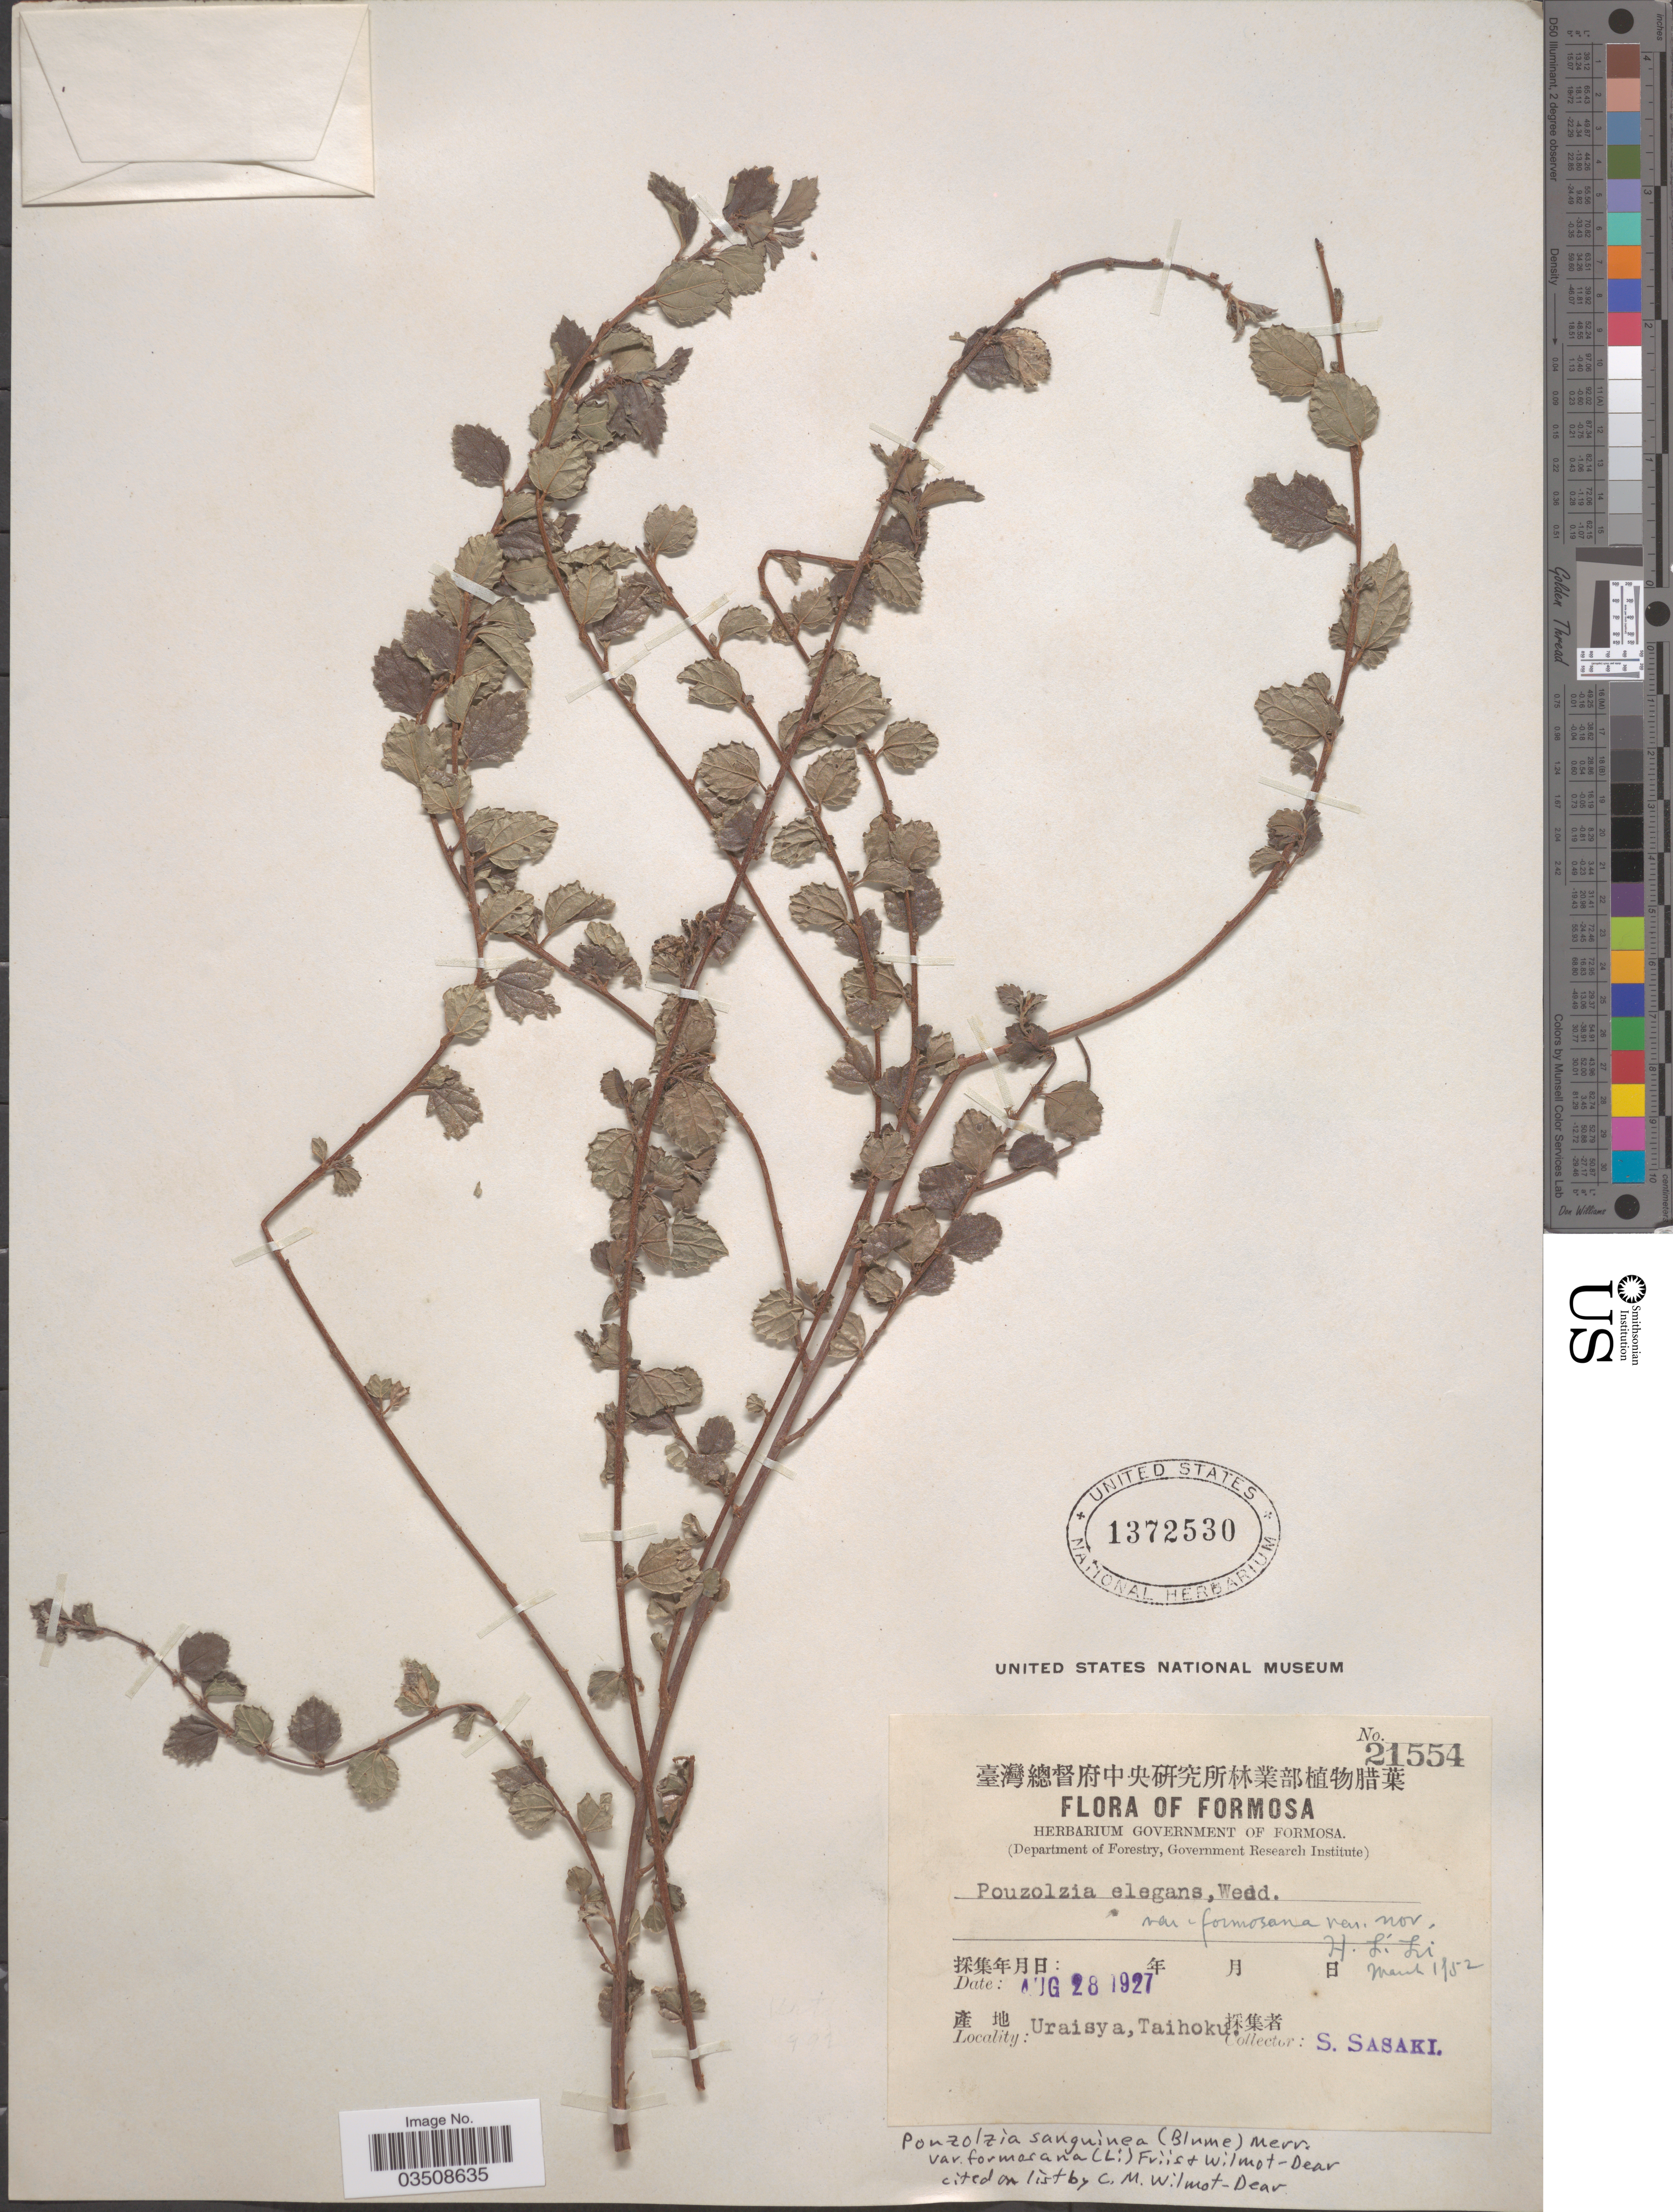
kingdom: Plantae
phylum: Tracheophyta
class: Magnoliopsida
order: Rosales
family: Urticaceae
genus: Pouzolzia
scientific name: Pouzolzia elegans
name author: Wedd.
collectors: S. Sasaki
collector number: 21554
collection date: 1927-08-28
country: Taiwan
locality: Formosa. Uraisya, Taihoku.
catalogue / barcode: US 1372530